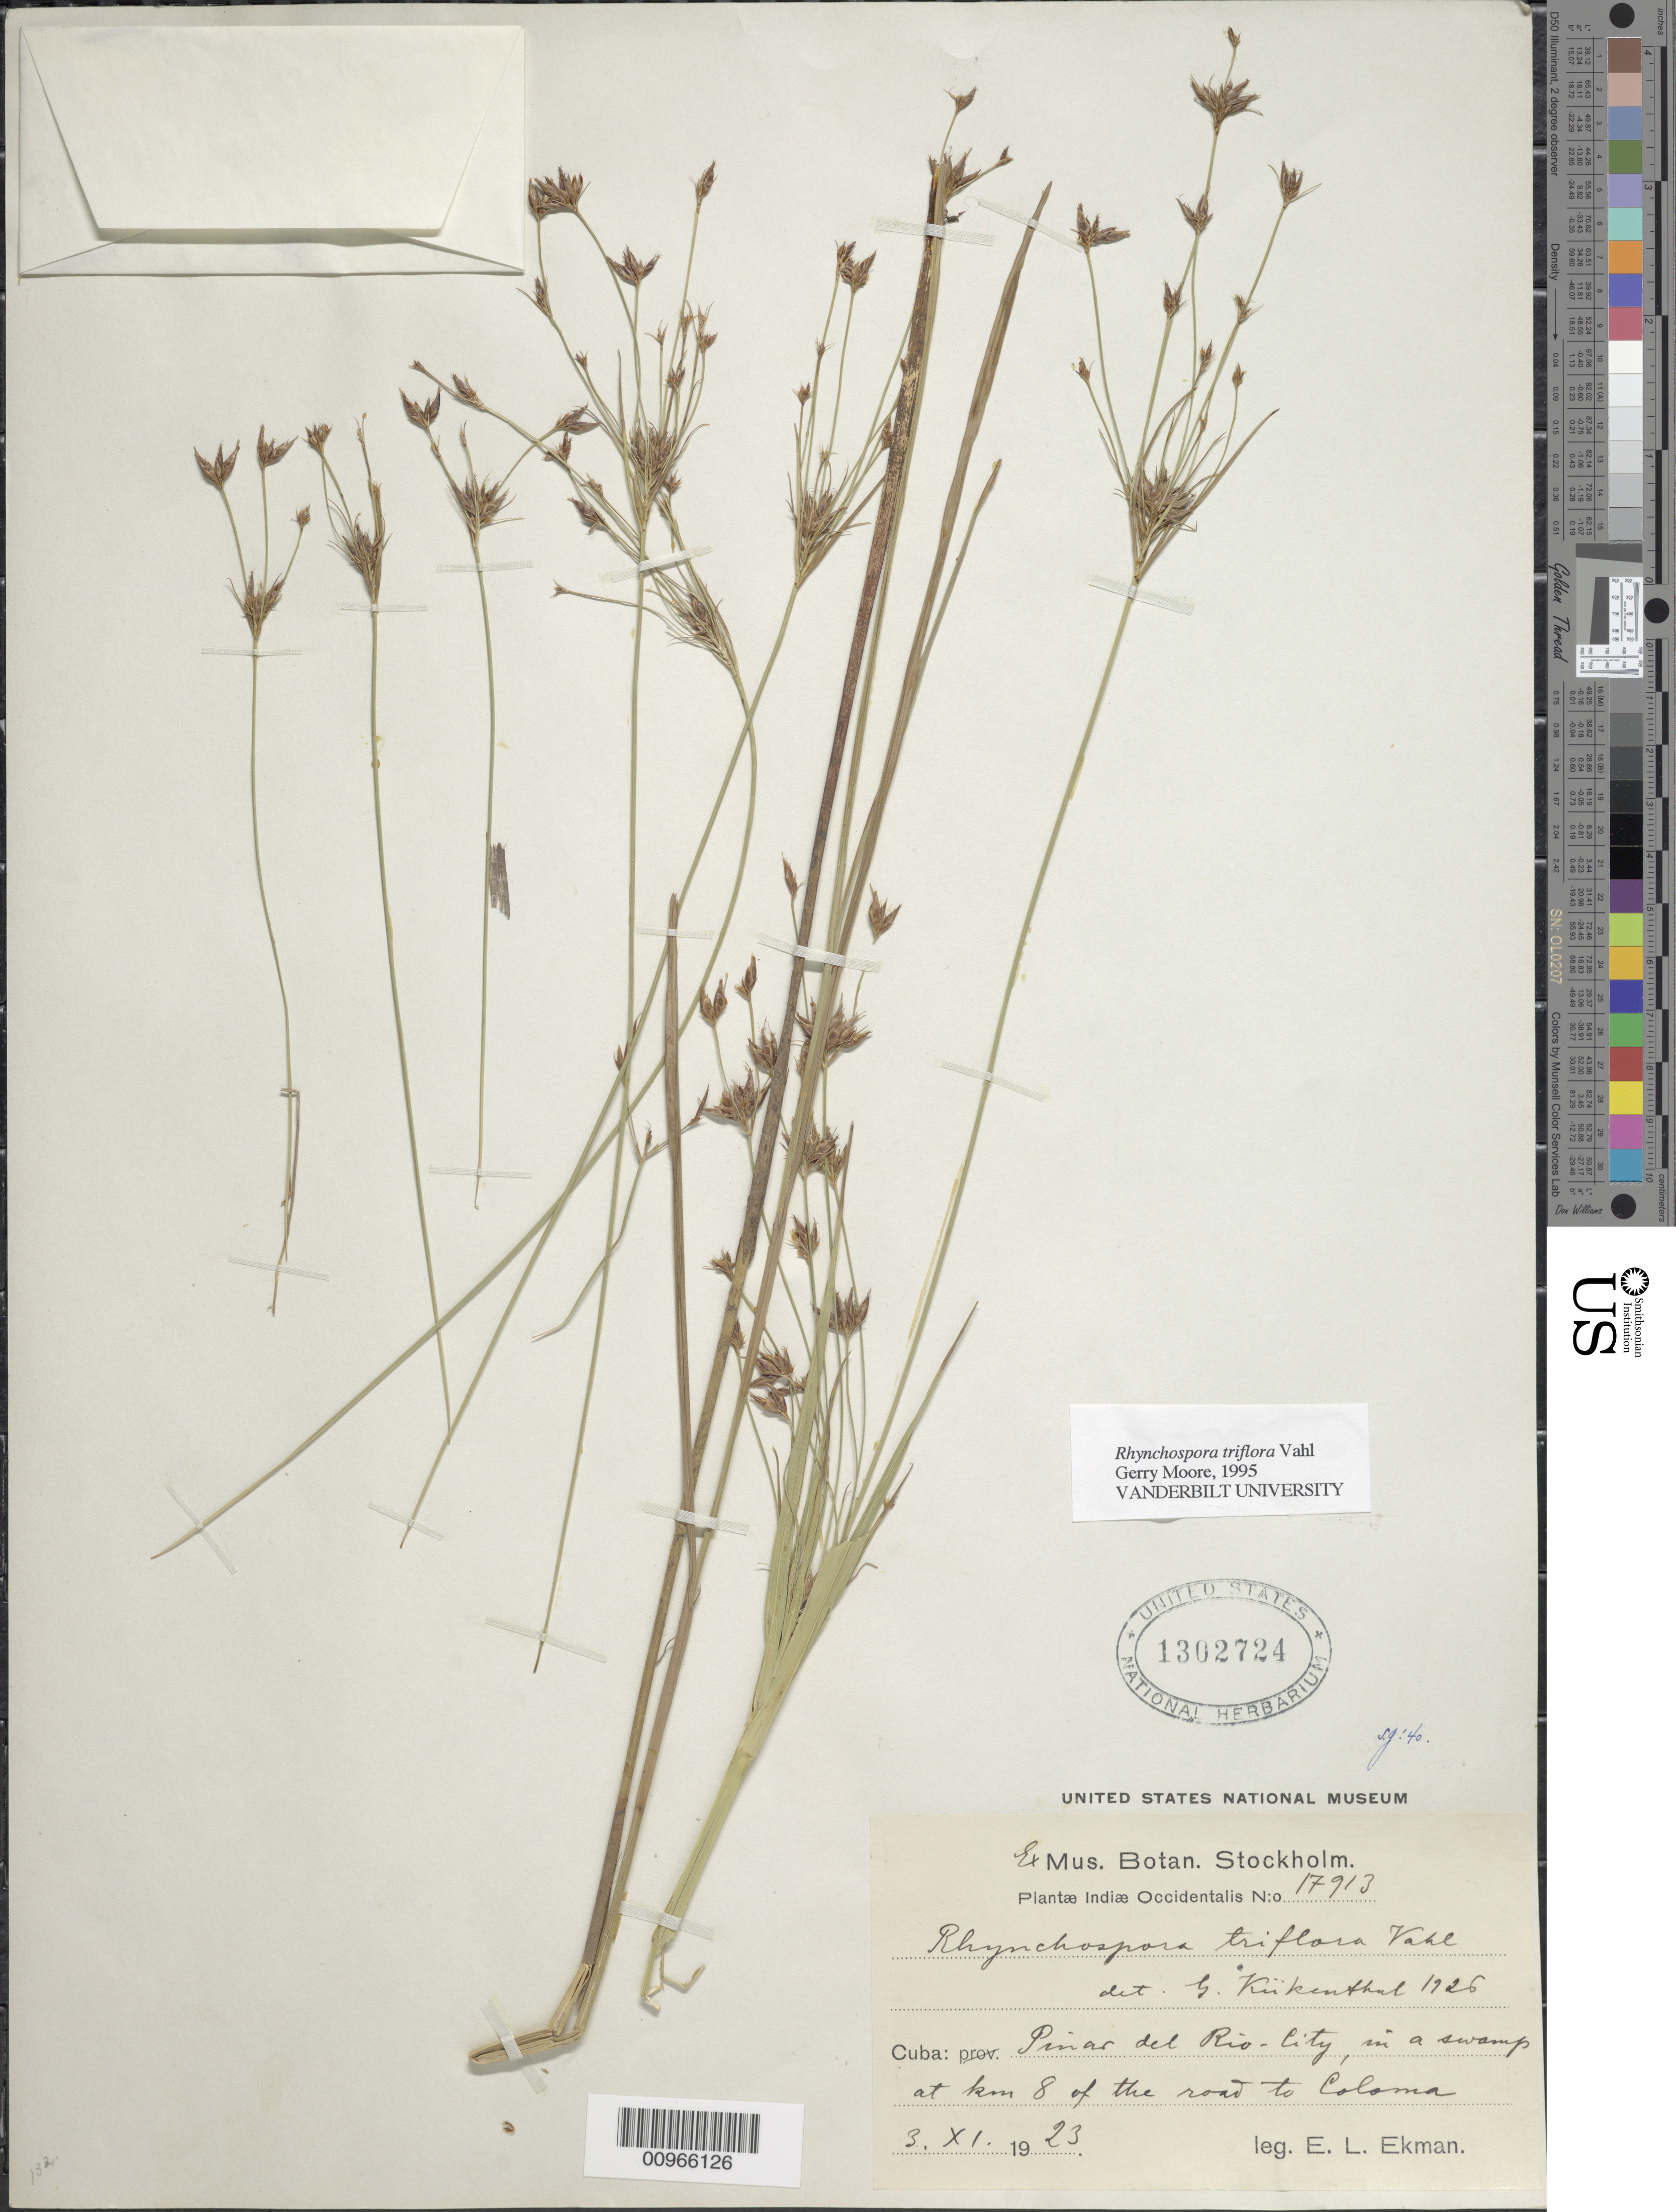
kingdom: Plantae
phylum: Tracheophyta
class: Liliopsida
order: Poales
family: Cyperaceae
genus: Rhynchospora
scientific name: Rhynchospora triflora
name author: Vahl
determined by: Moore, C.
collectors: E. L. Ekman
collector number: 17913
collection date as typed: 03 Nov 1923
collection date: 1923-11-03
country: Cuba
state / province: Pinar del Rio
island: Cuba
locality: Pinar del Rio City, swamp at km 8 of the road to Coloma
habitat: In a swamp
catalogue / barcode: US 1302724